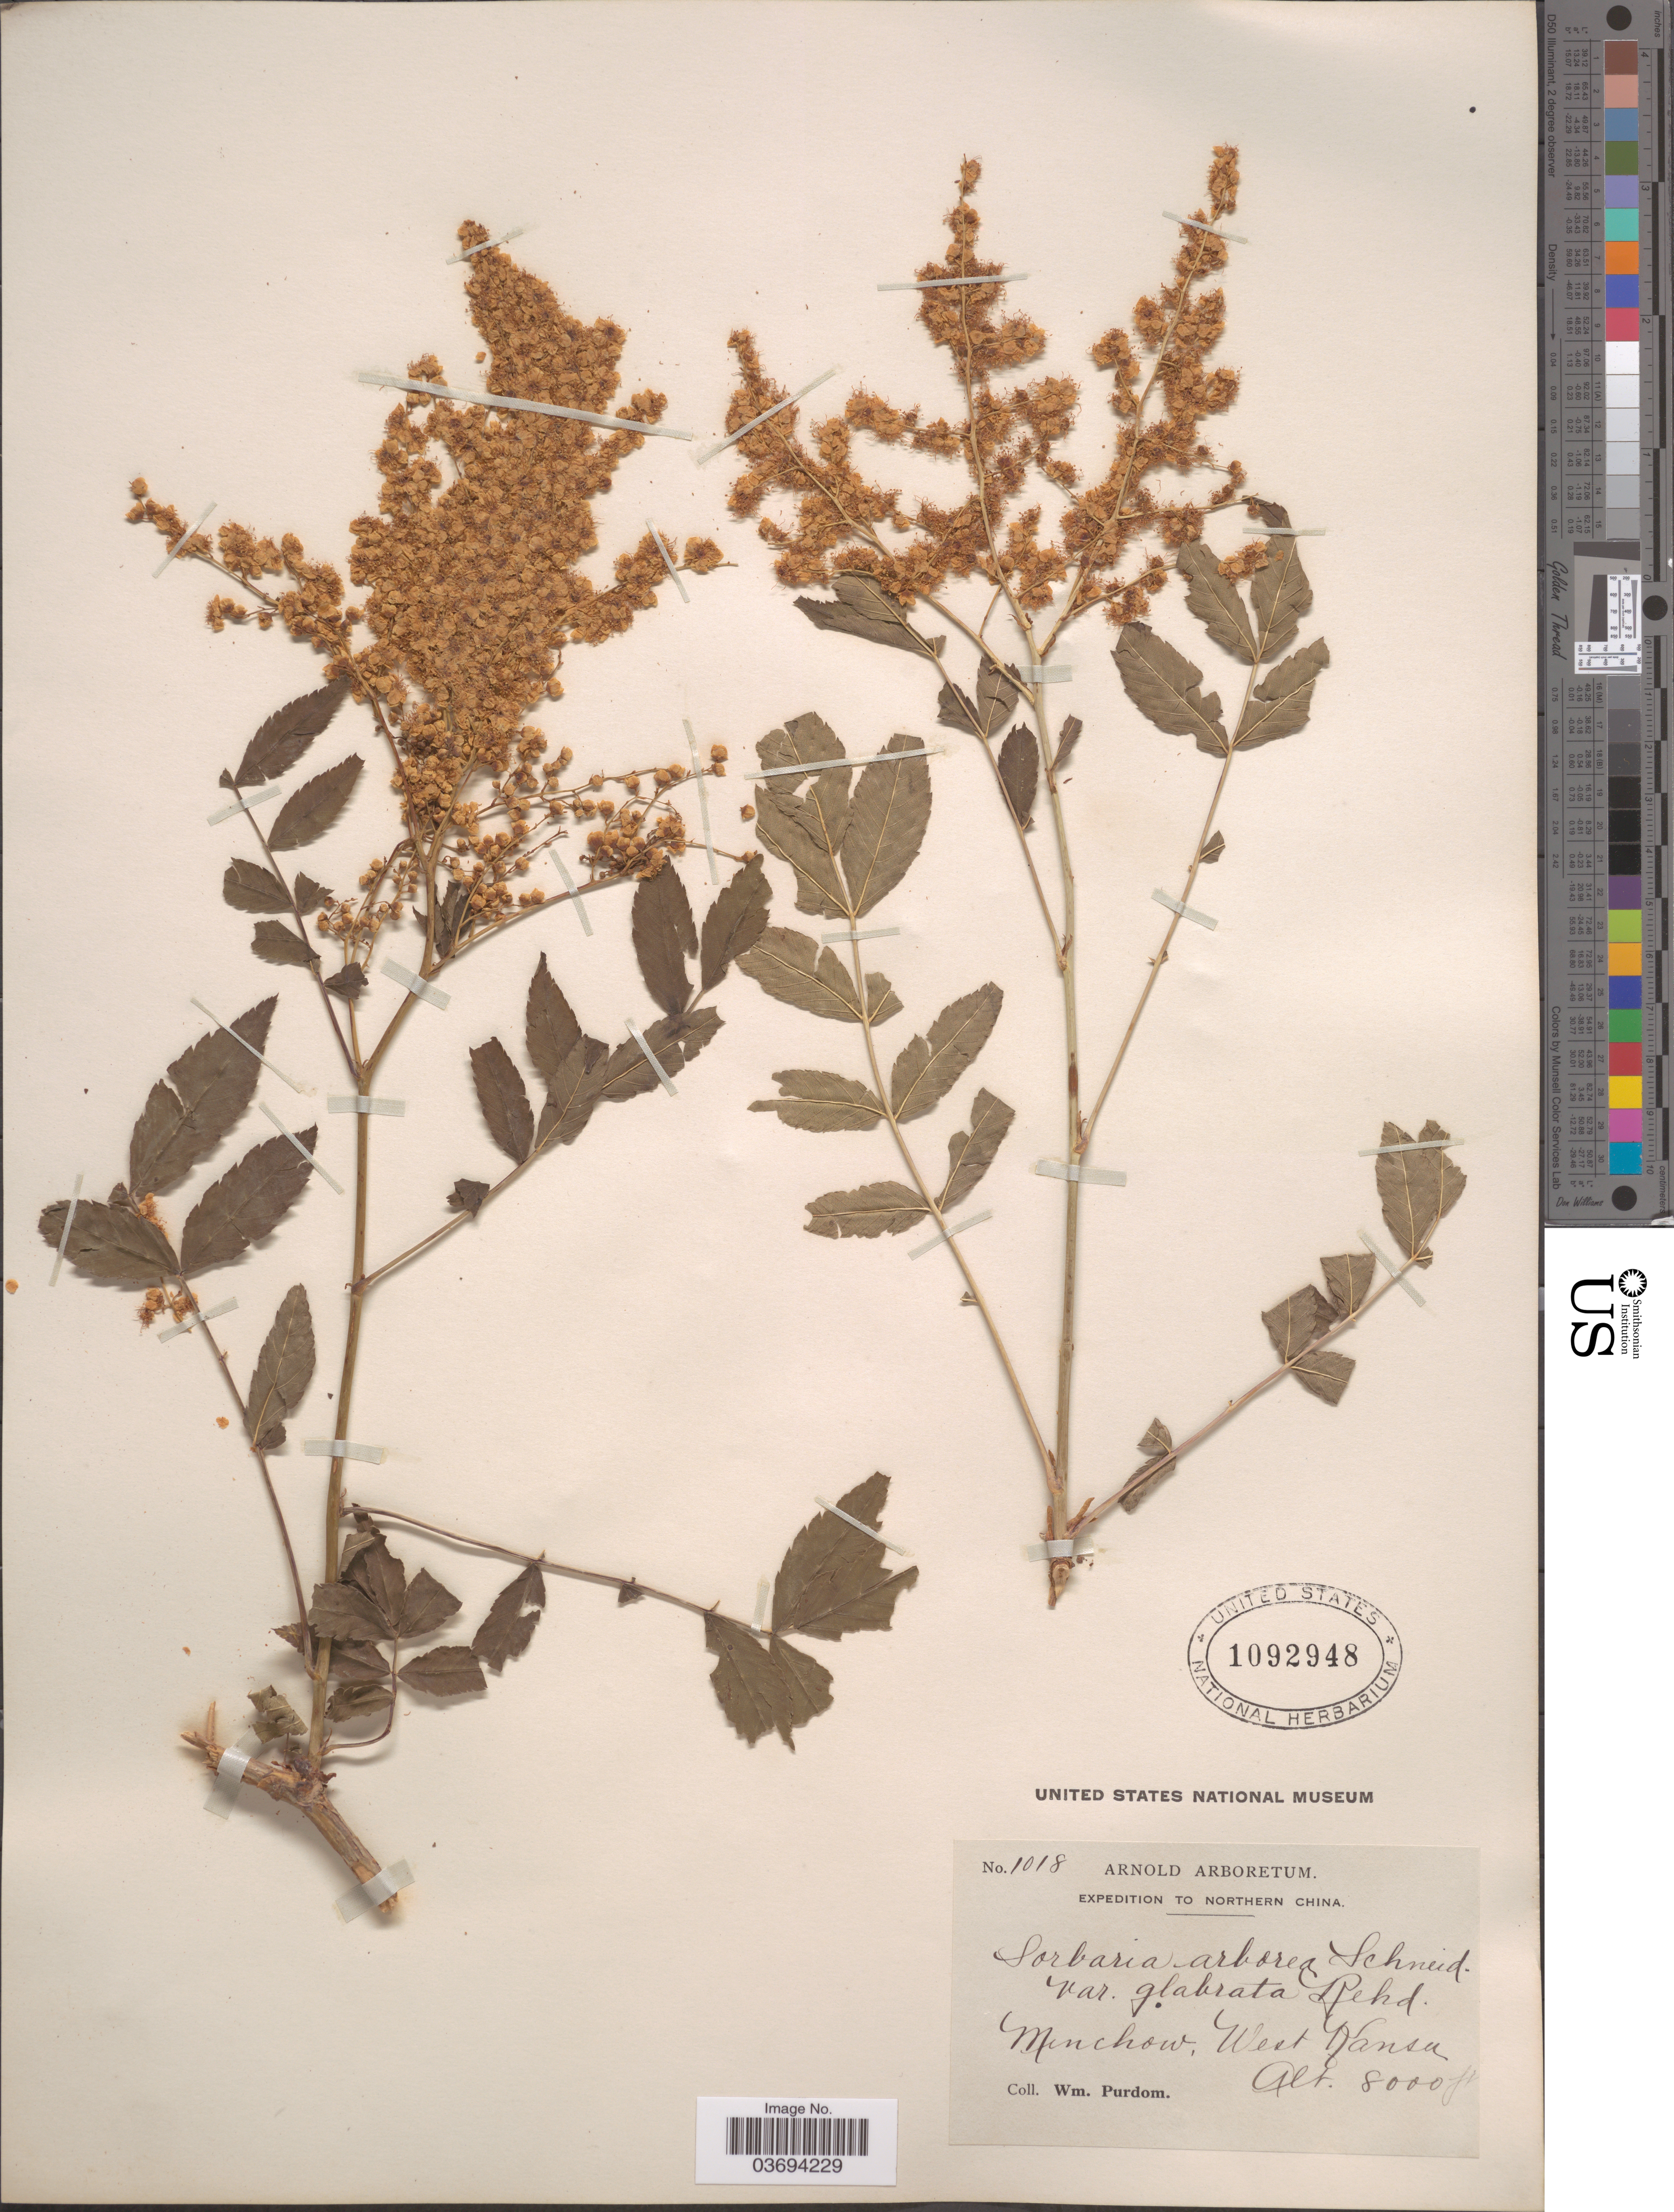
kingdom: Plantae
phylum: Tracheophyta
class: Magnoliopsida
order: Rosales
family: Rosaceae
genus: Sorbaria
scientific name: Sorbaria arborea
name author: C.K. Schneid.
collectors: W. Purdom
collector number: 1018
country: China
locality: Northern China. Minchow, West Kansu.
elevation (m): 2438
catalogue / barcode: US 1092948